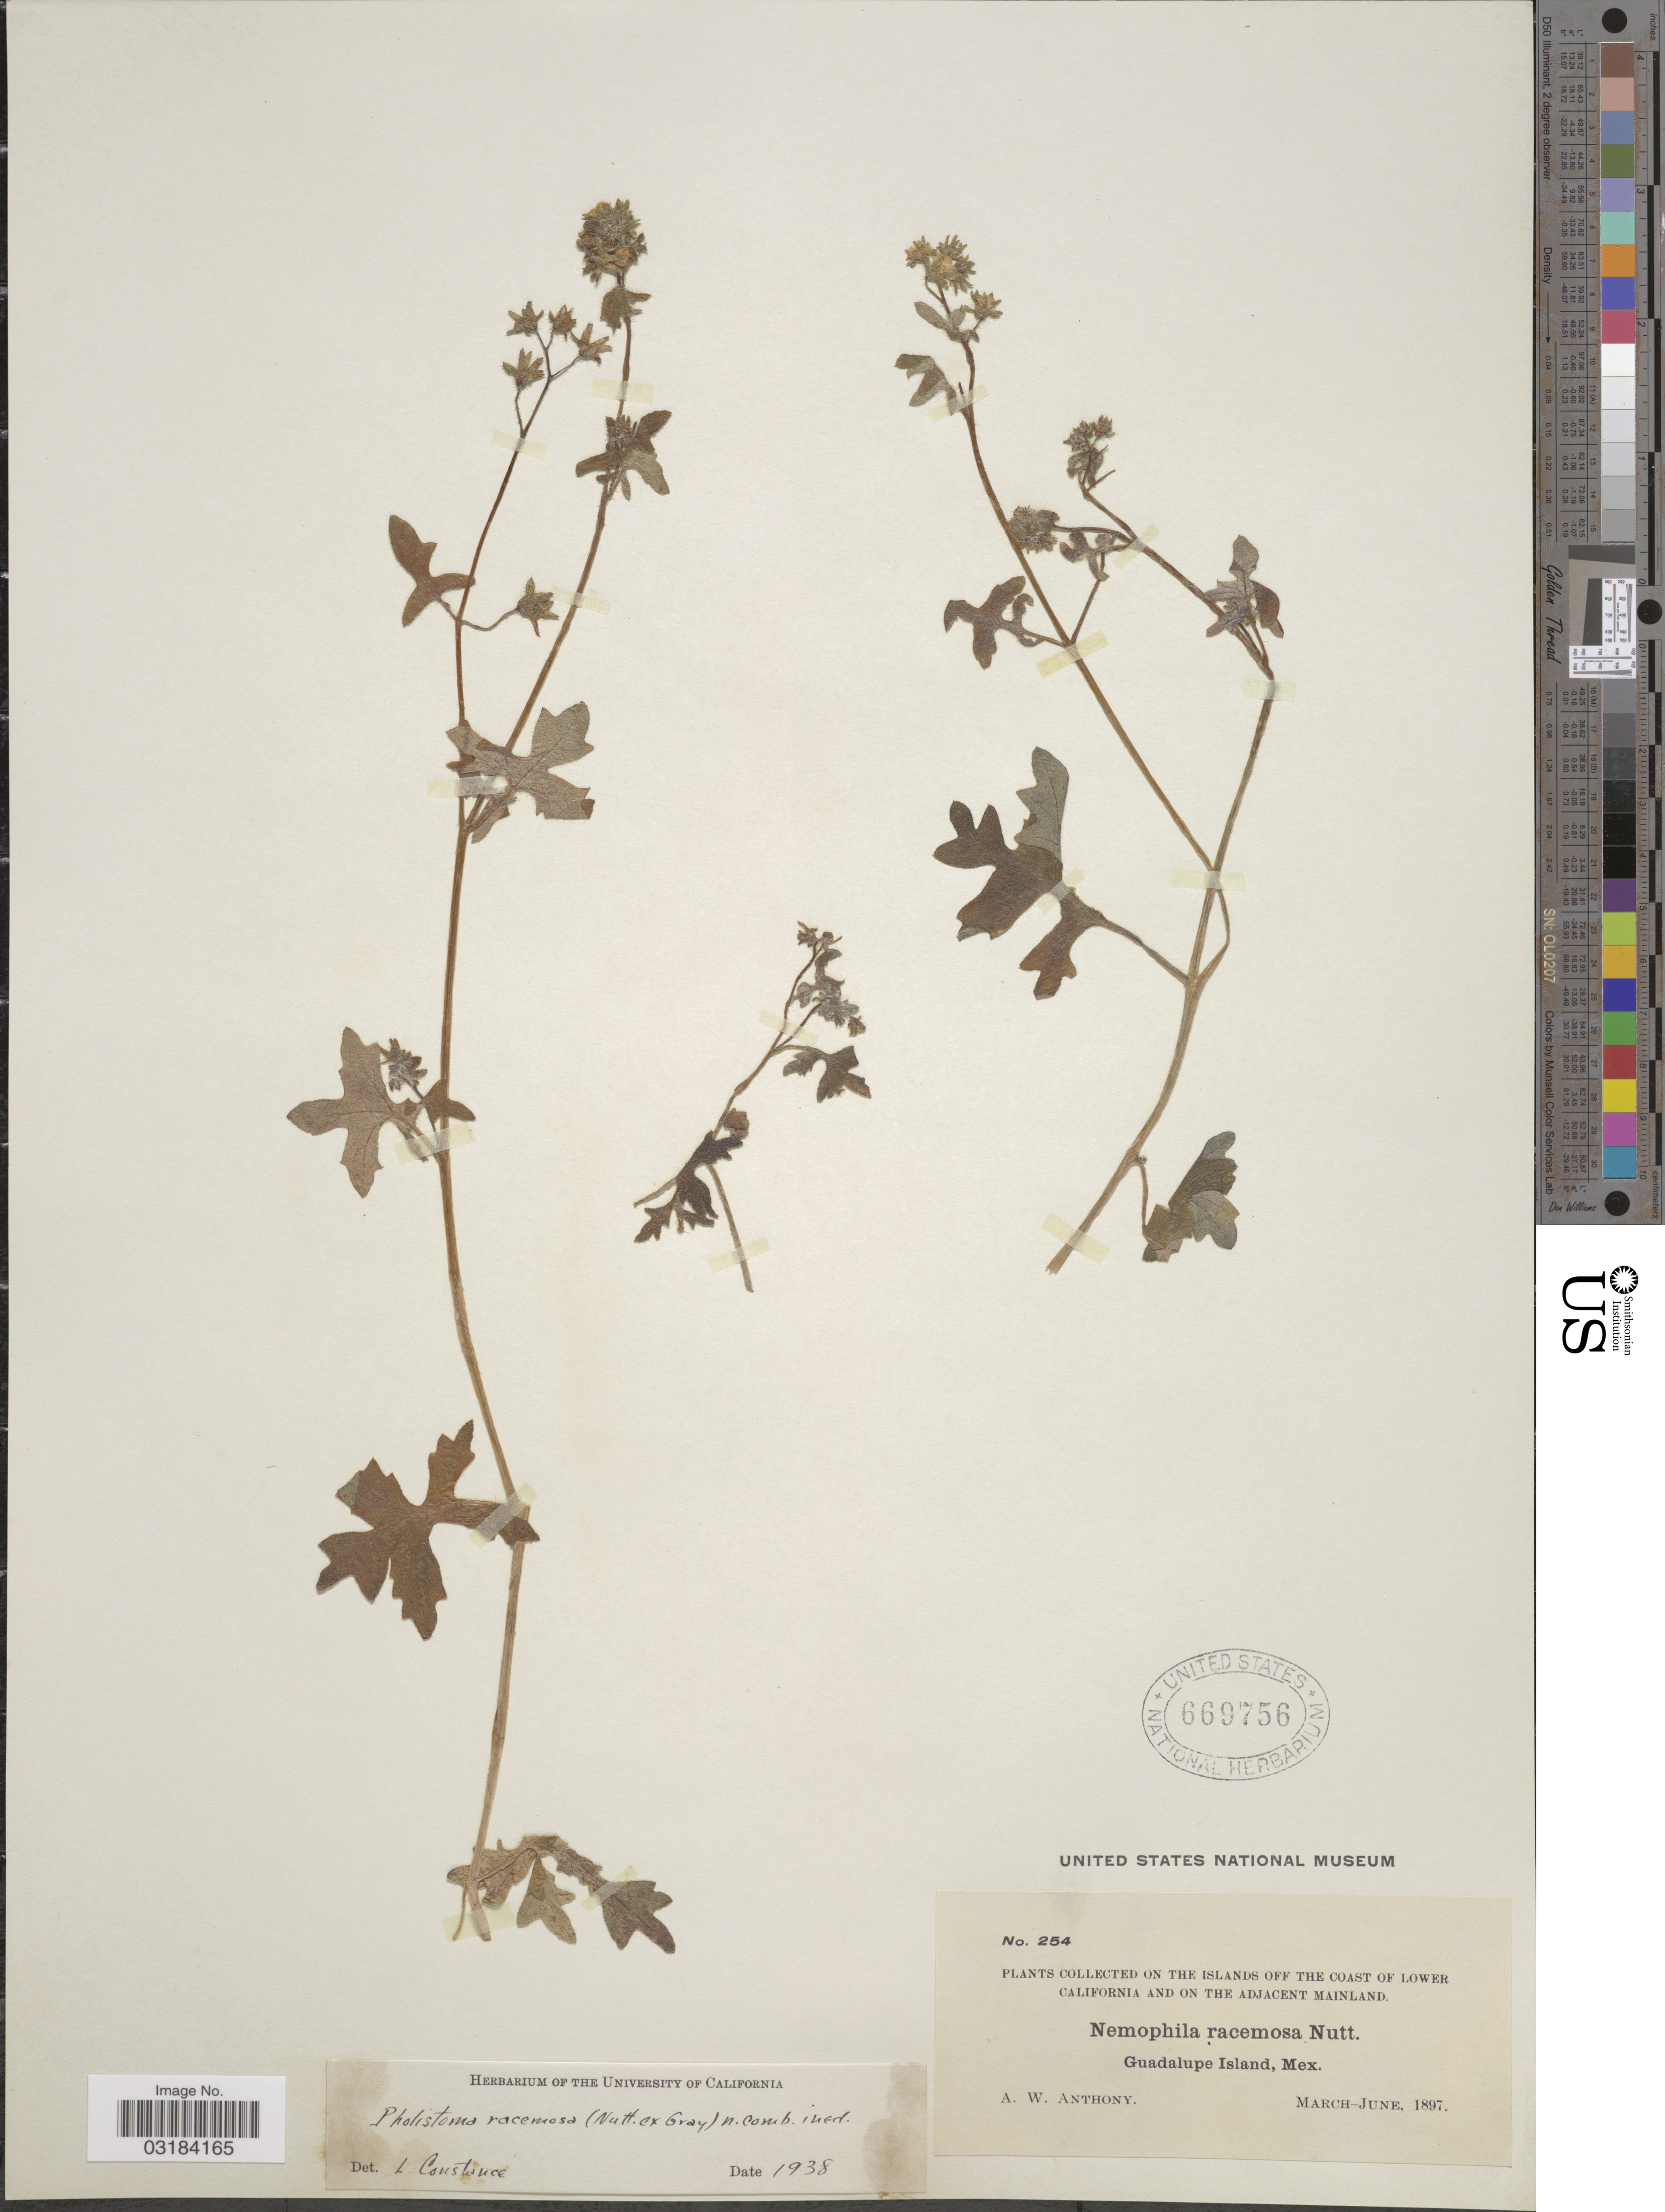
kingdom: Plantae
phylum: Tracheophyta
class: Magnoliopsida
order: Boraginales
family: Hydrophyllaceae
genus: Pholistoma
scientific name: Pholistoma racemosum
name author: (Nutt. ex A. Gray) Constance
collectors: A. W. Anthony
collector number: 254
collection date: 1897-03/1897-06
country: Mexico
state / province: Baja California Norte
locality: On the Islands off the coast of Lower California and on the adjacent mainland. Guadalupe Island.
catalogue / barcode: US 669756